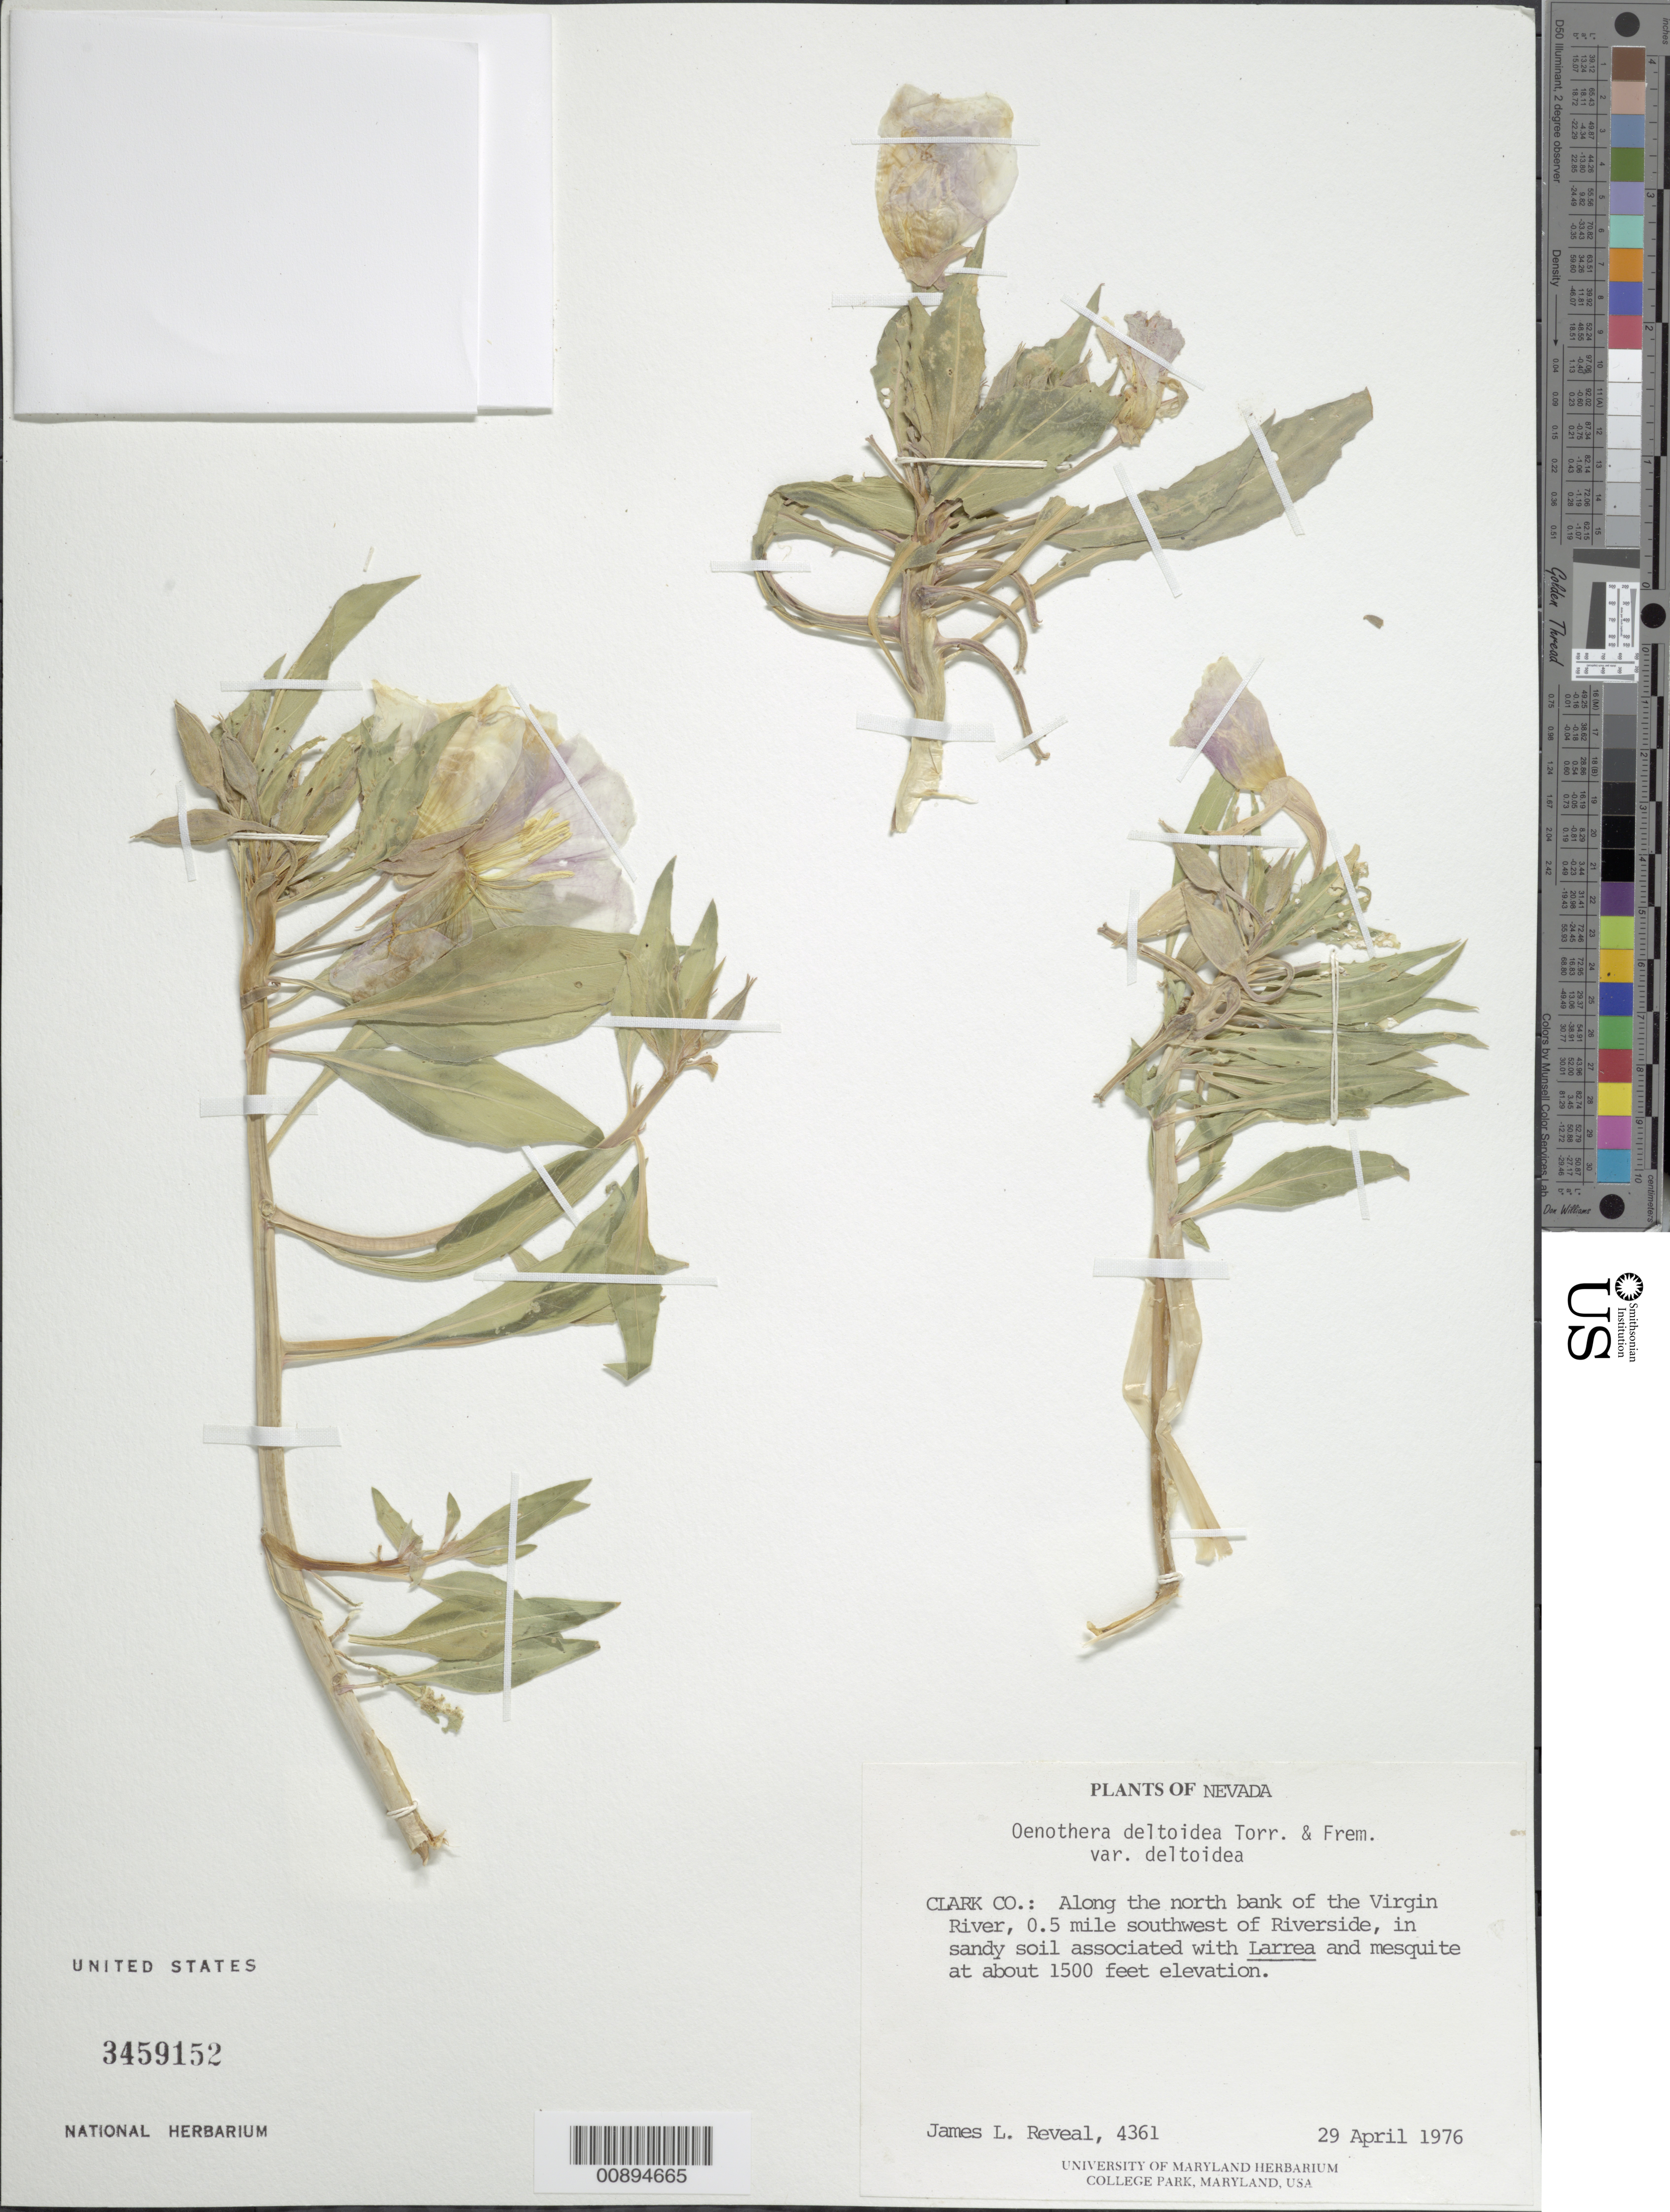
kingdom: Plantae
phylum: Tracheophyta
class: Magnoliopsida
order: Myrtales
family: Onagraceae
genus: Oenothera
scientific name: Oenothera deltoides subsp. deltoides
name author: Torr. & Frém.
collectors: J. L. Reveal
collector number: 4361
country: United States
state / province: Nevada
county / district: Clark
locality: Along the north bank of the Virgin River, SW of Riverside.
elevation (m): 457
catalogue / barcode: US 3459152